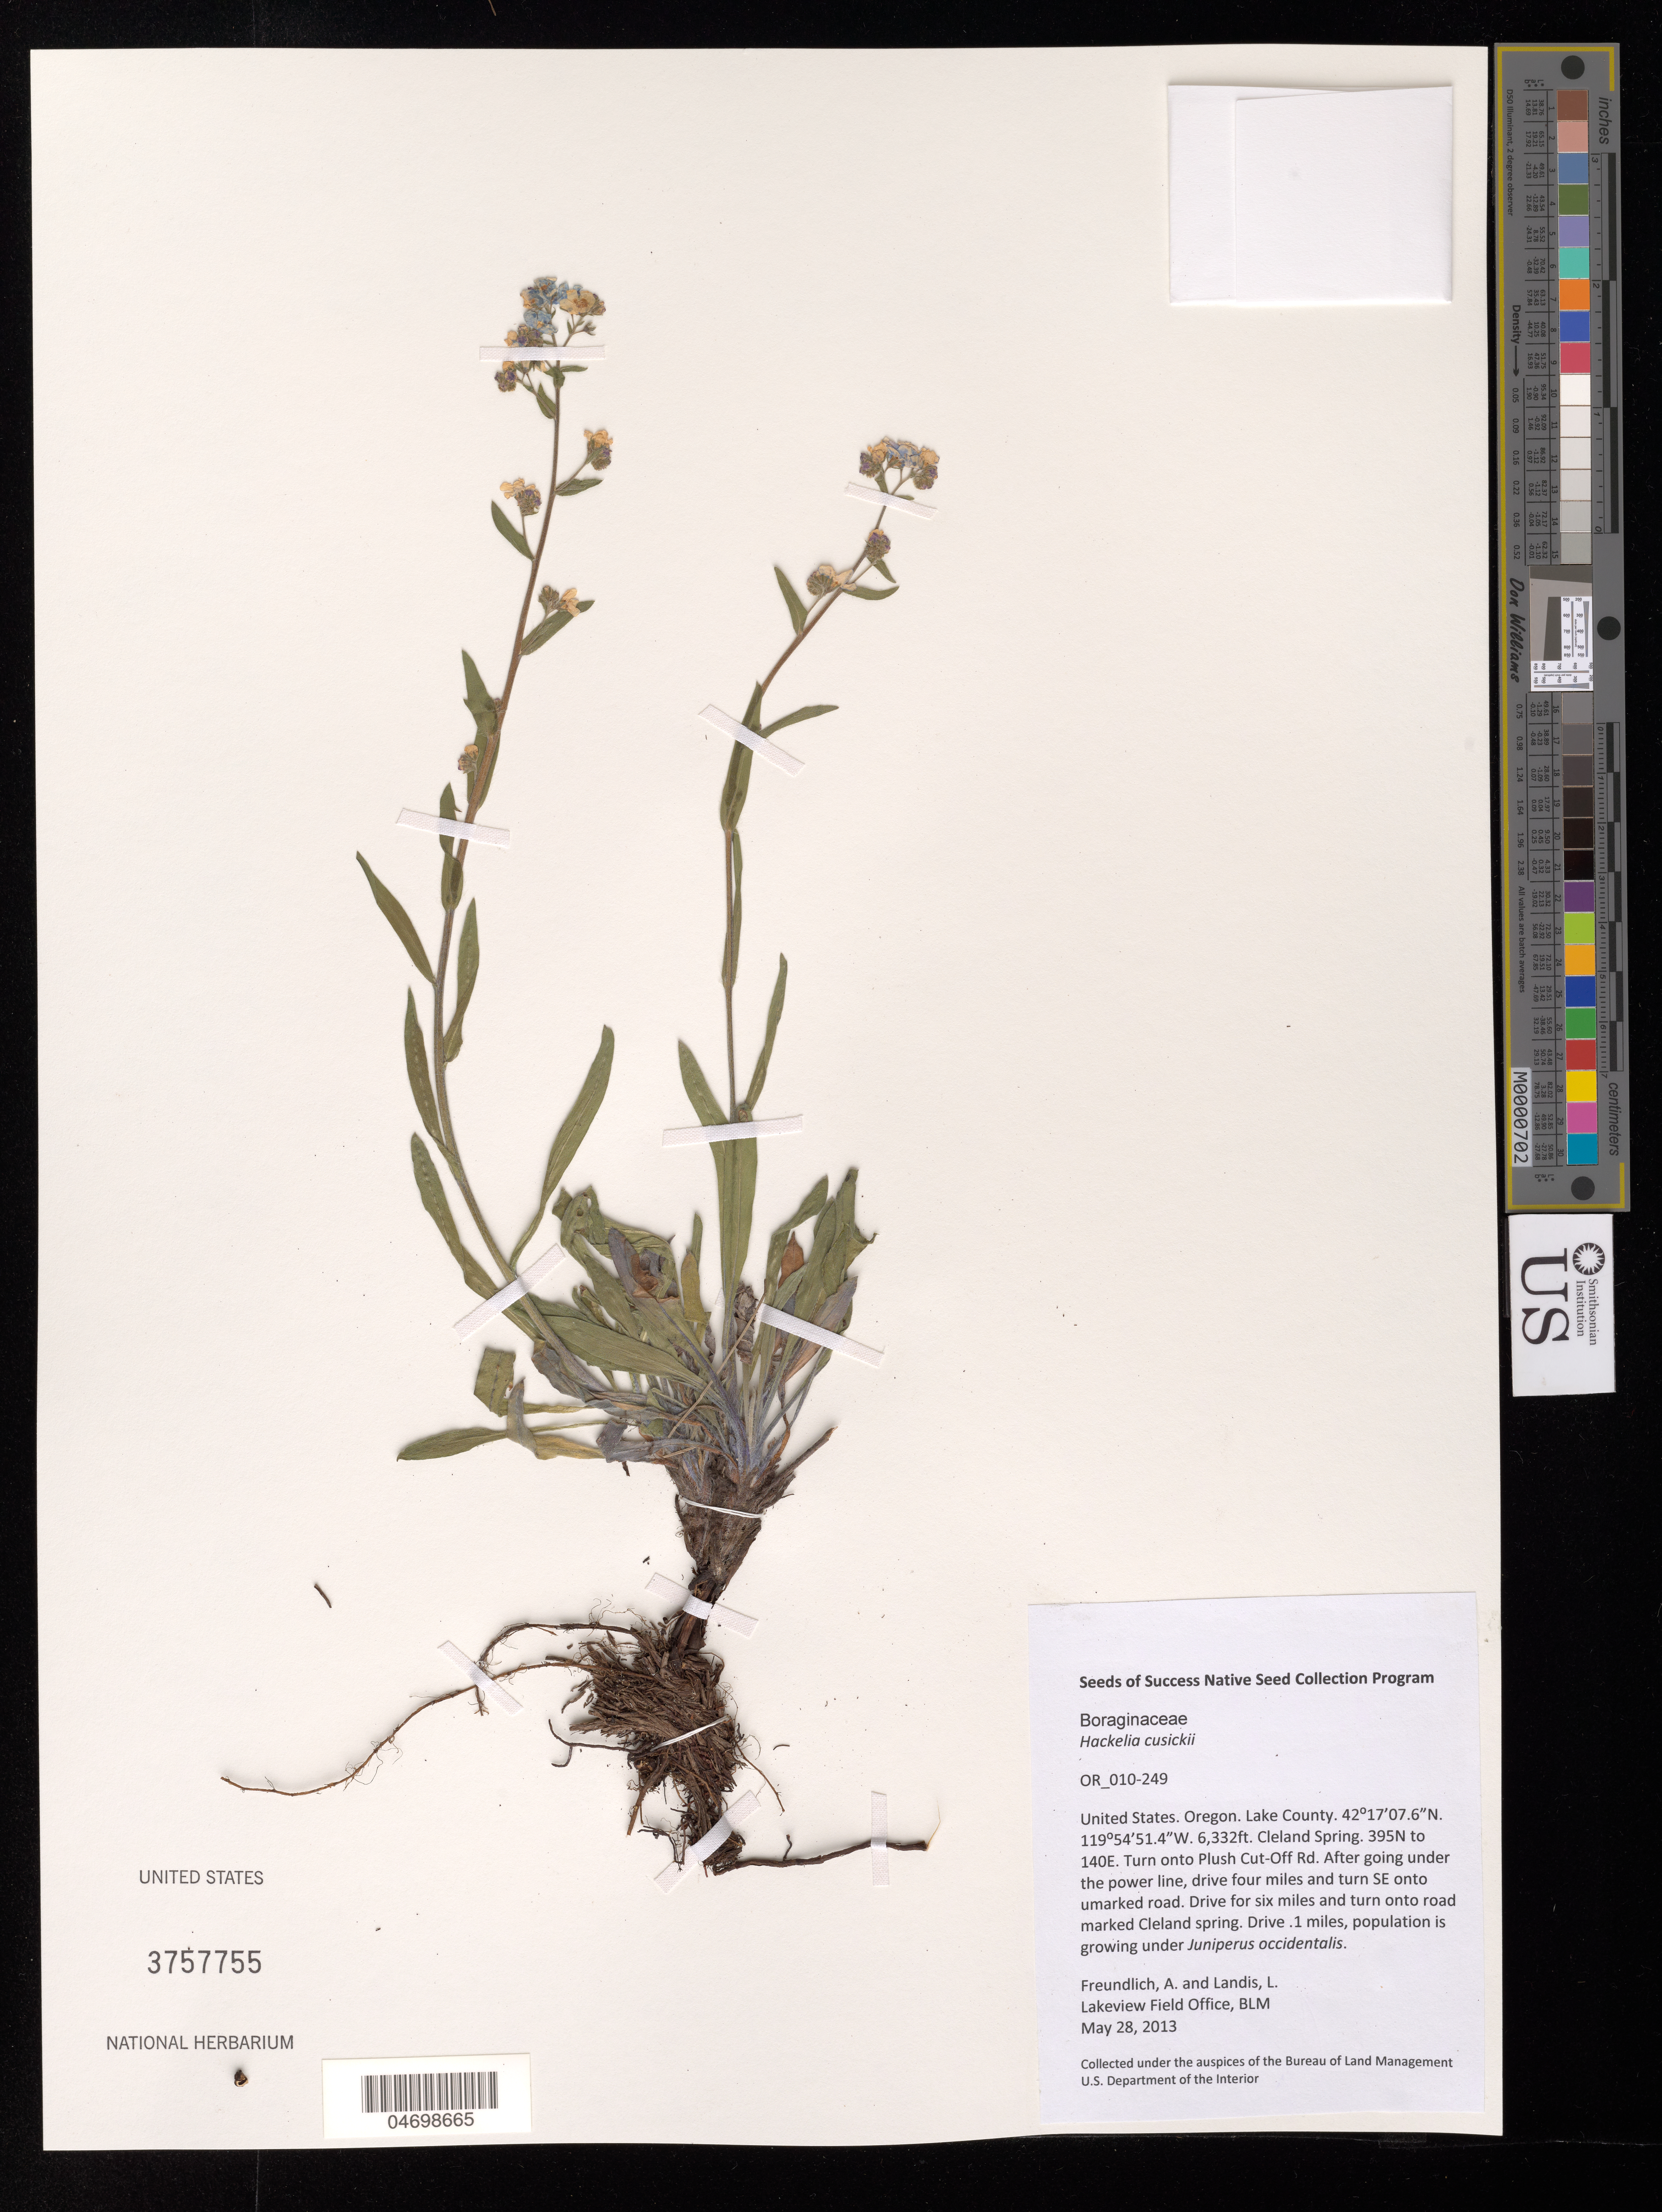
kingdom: Plantae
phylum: Tracheophyta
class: Magnoliopsida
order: Boraginales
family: Boraginaceae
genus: Hackelia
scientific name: Hackelia cusickii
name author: (Piper) Brand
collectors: A. Freundlich & L. Landis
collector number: OR-010-249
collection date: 2014-05-28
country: United States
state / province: Oregon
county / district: Lake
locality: Cleland Spring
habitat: Population is growing under Juniperus occidentalis.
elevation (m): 1930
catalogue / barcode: US 3757755